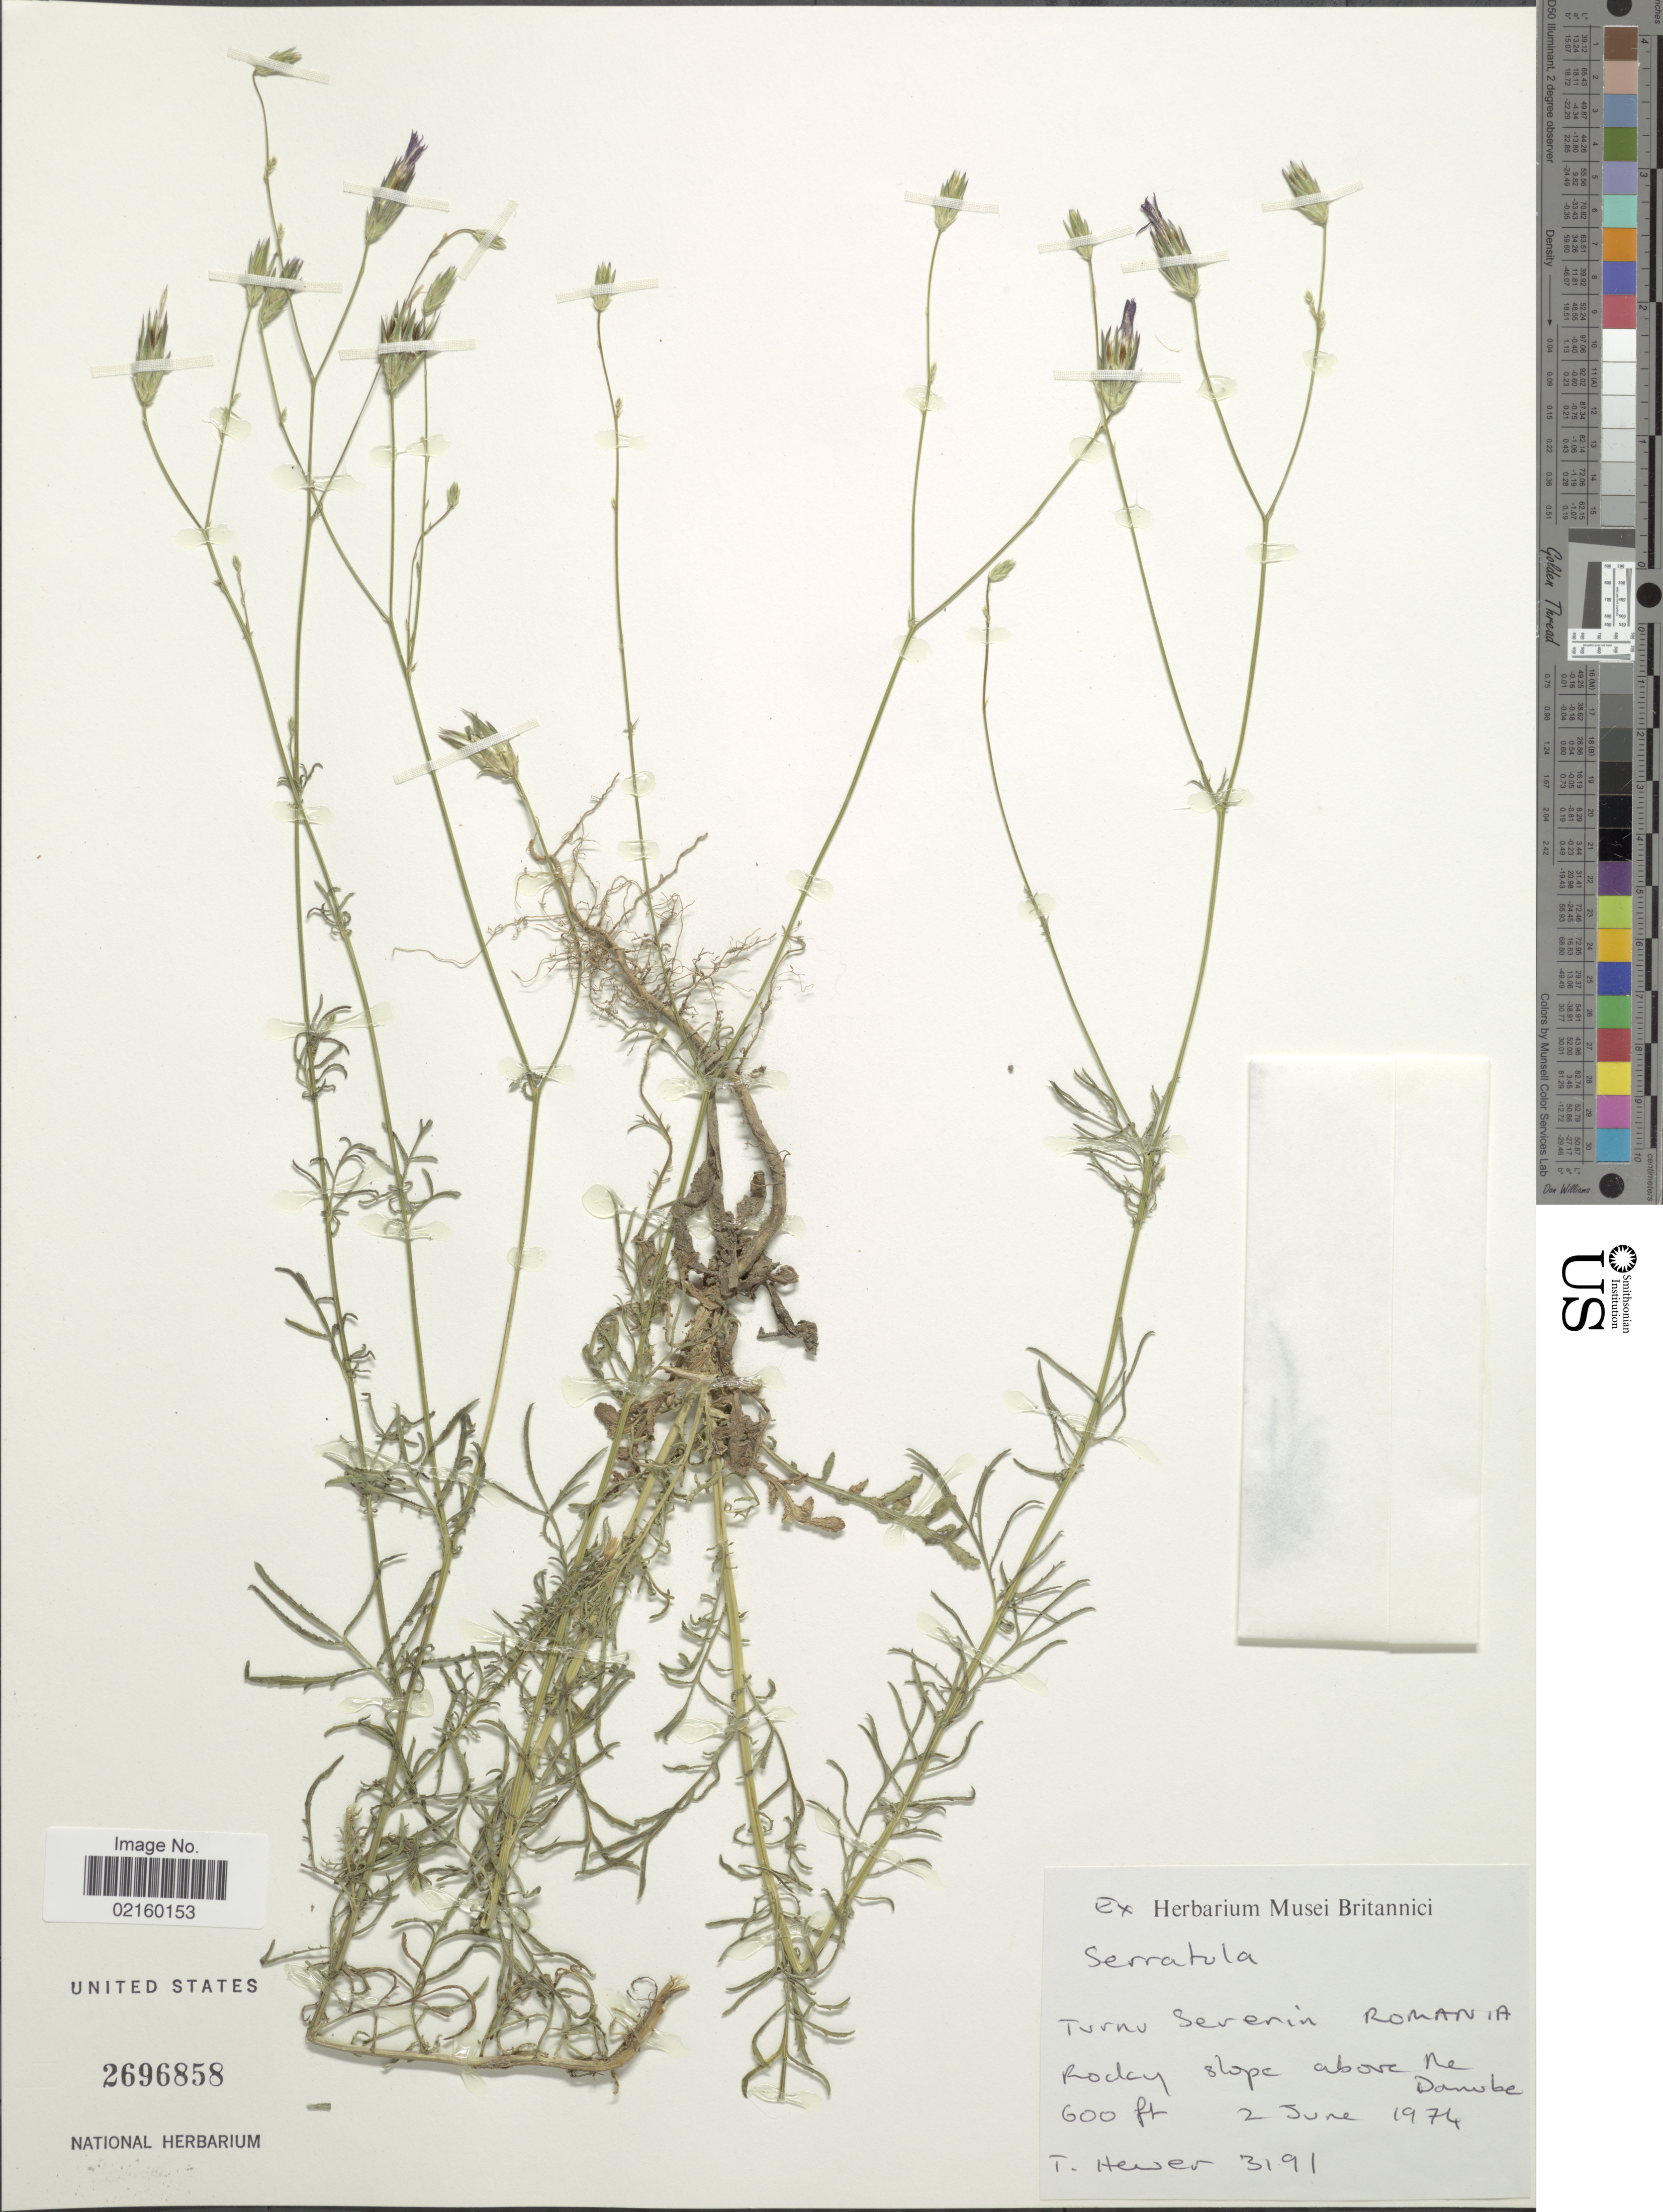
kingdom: Plantae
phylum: Tracheophyta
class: Magnoliopsida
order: Asterales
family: Asteraceae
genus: Serratula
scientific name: Serratula sp.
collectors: T. Hewer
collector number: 3191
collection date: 1974-06-02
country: Romania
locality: Rocky slope above NE Danube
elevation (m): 183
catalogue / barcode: US 2696858